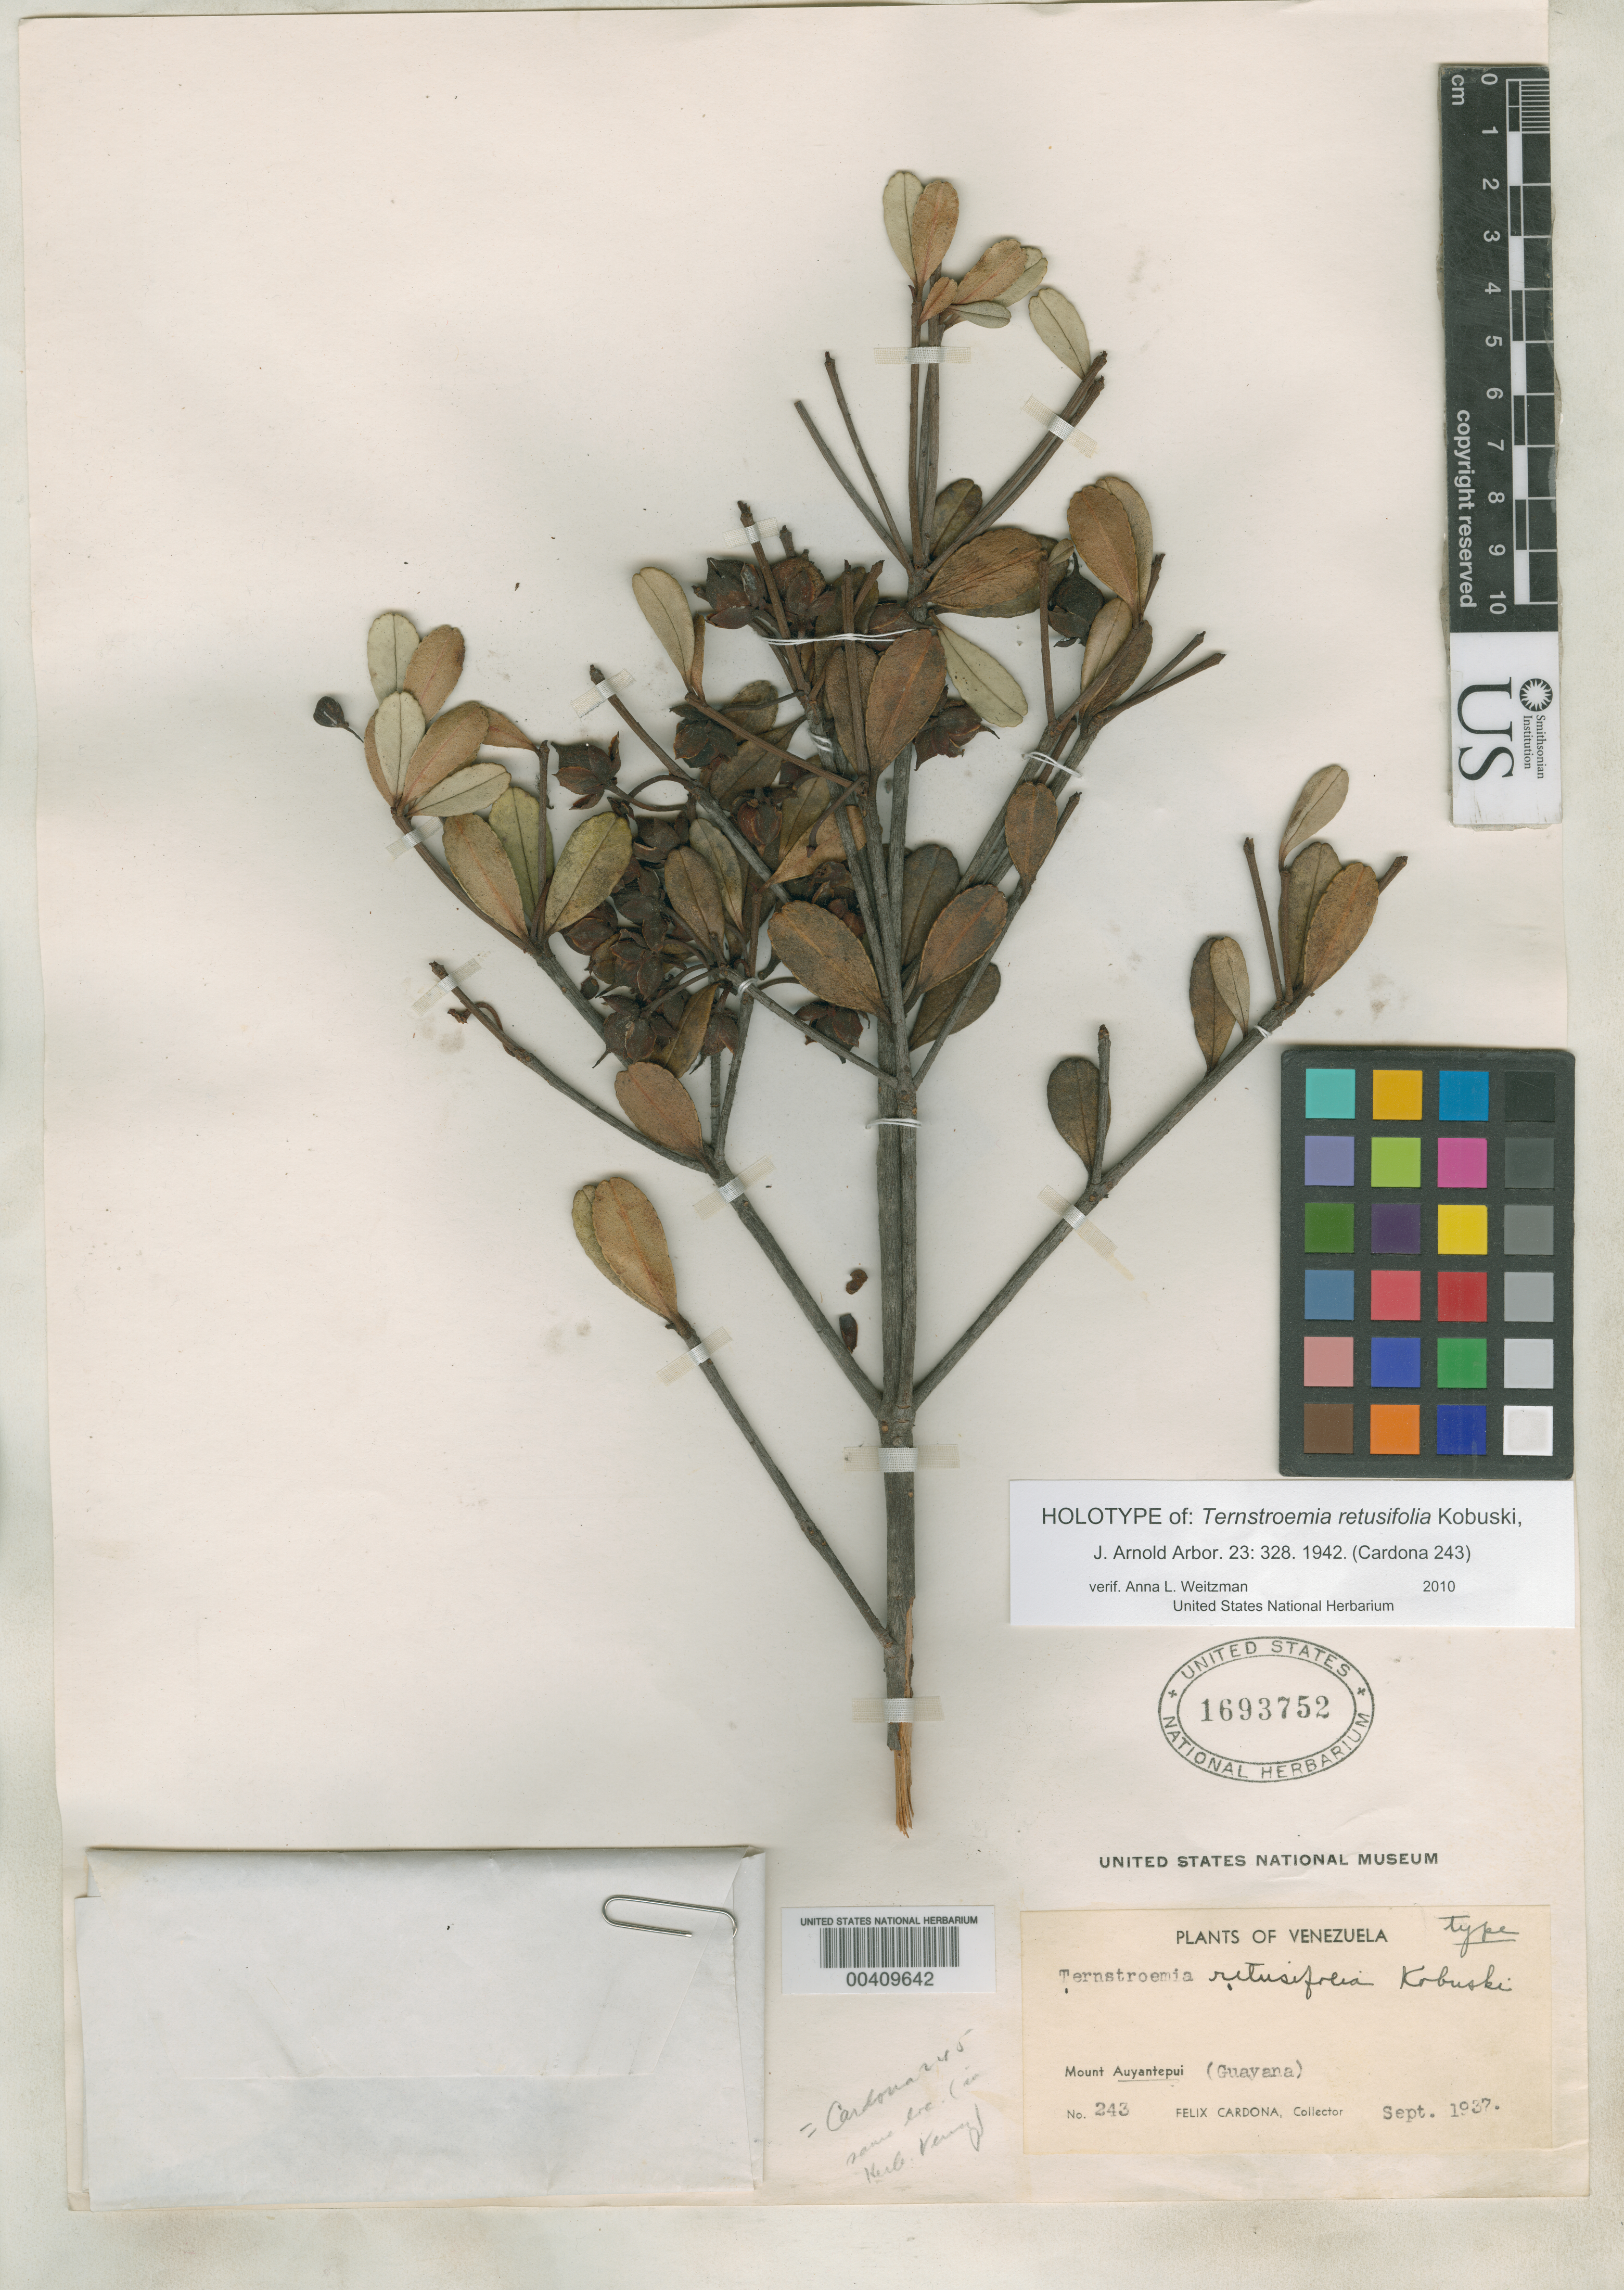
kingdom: Plantae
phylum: Tracheophyta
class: Magnoliopsida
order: Ericales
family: Pentaphylacaceae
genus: Ternstroemia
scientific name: Ternstroemia retusifolia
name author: Kobuski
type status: Holotype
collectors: F. Cardona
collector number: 243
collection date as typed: Sep 1937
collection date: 1937-09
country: Venezuela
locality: Mount Auyantepic, Guayana.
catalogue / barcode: US 1693752